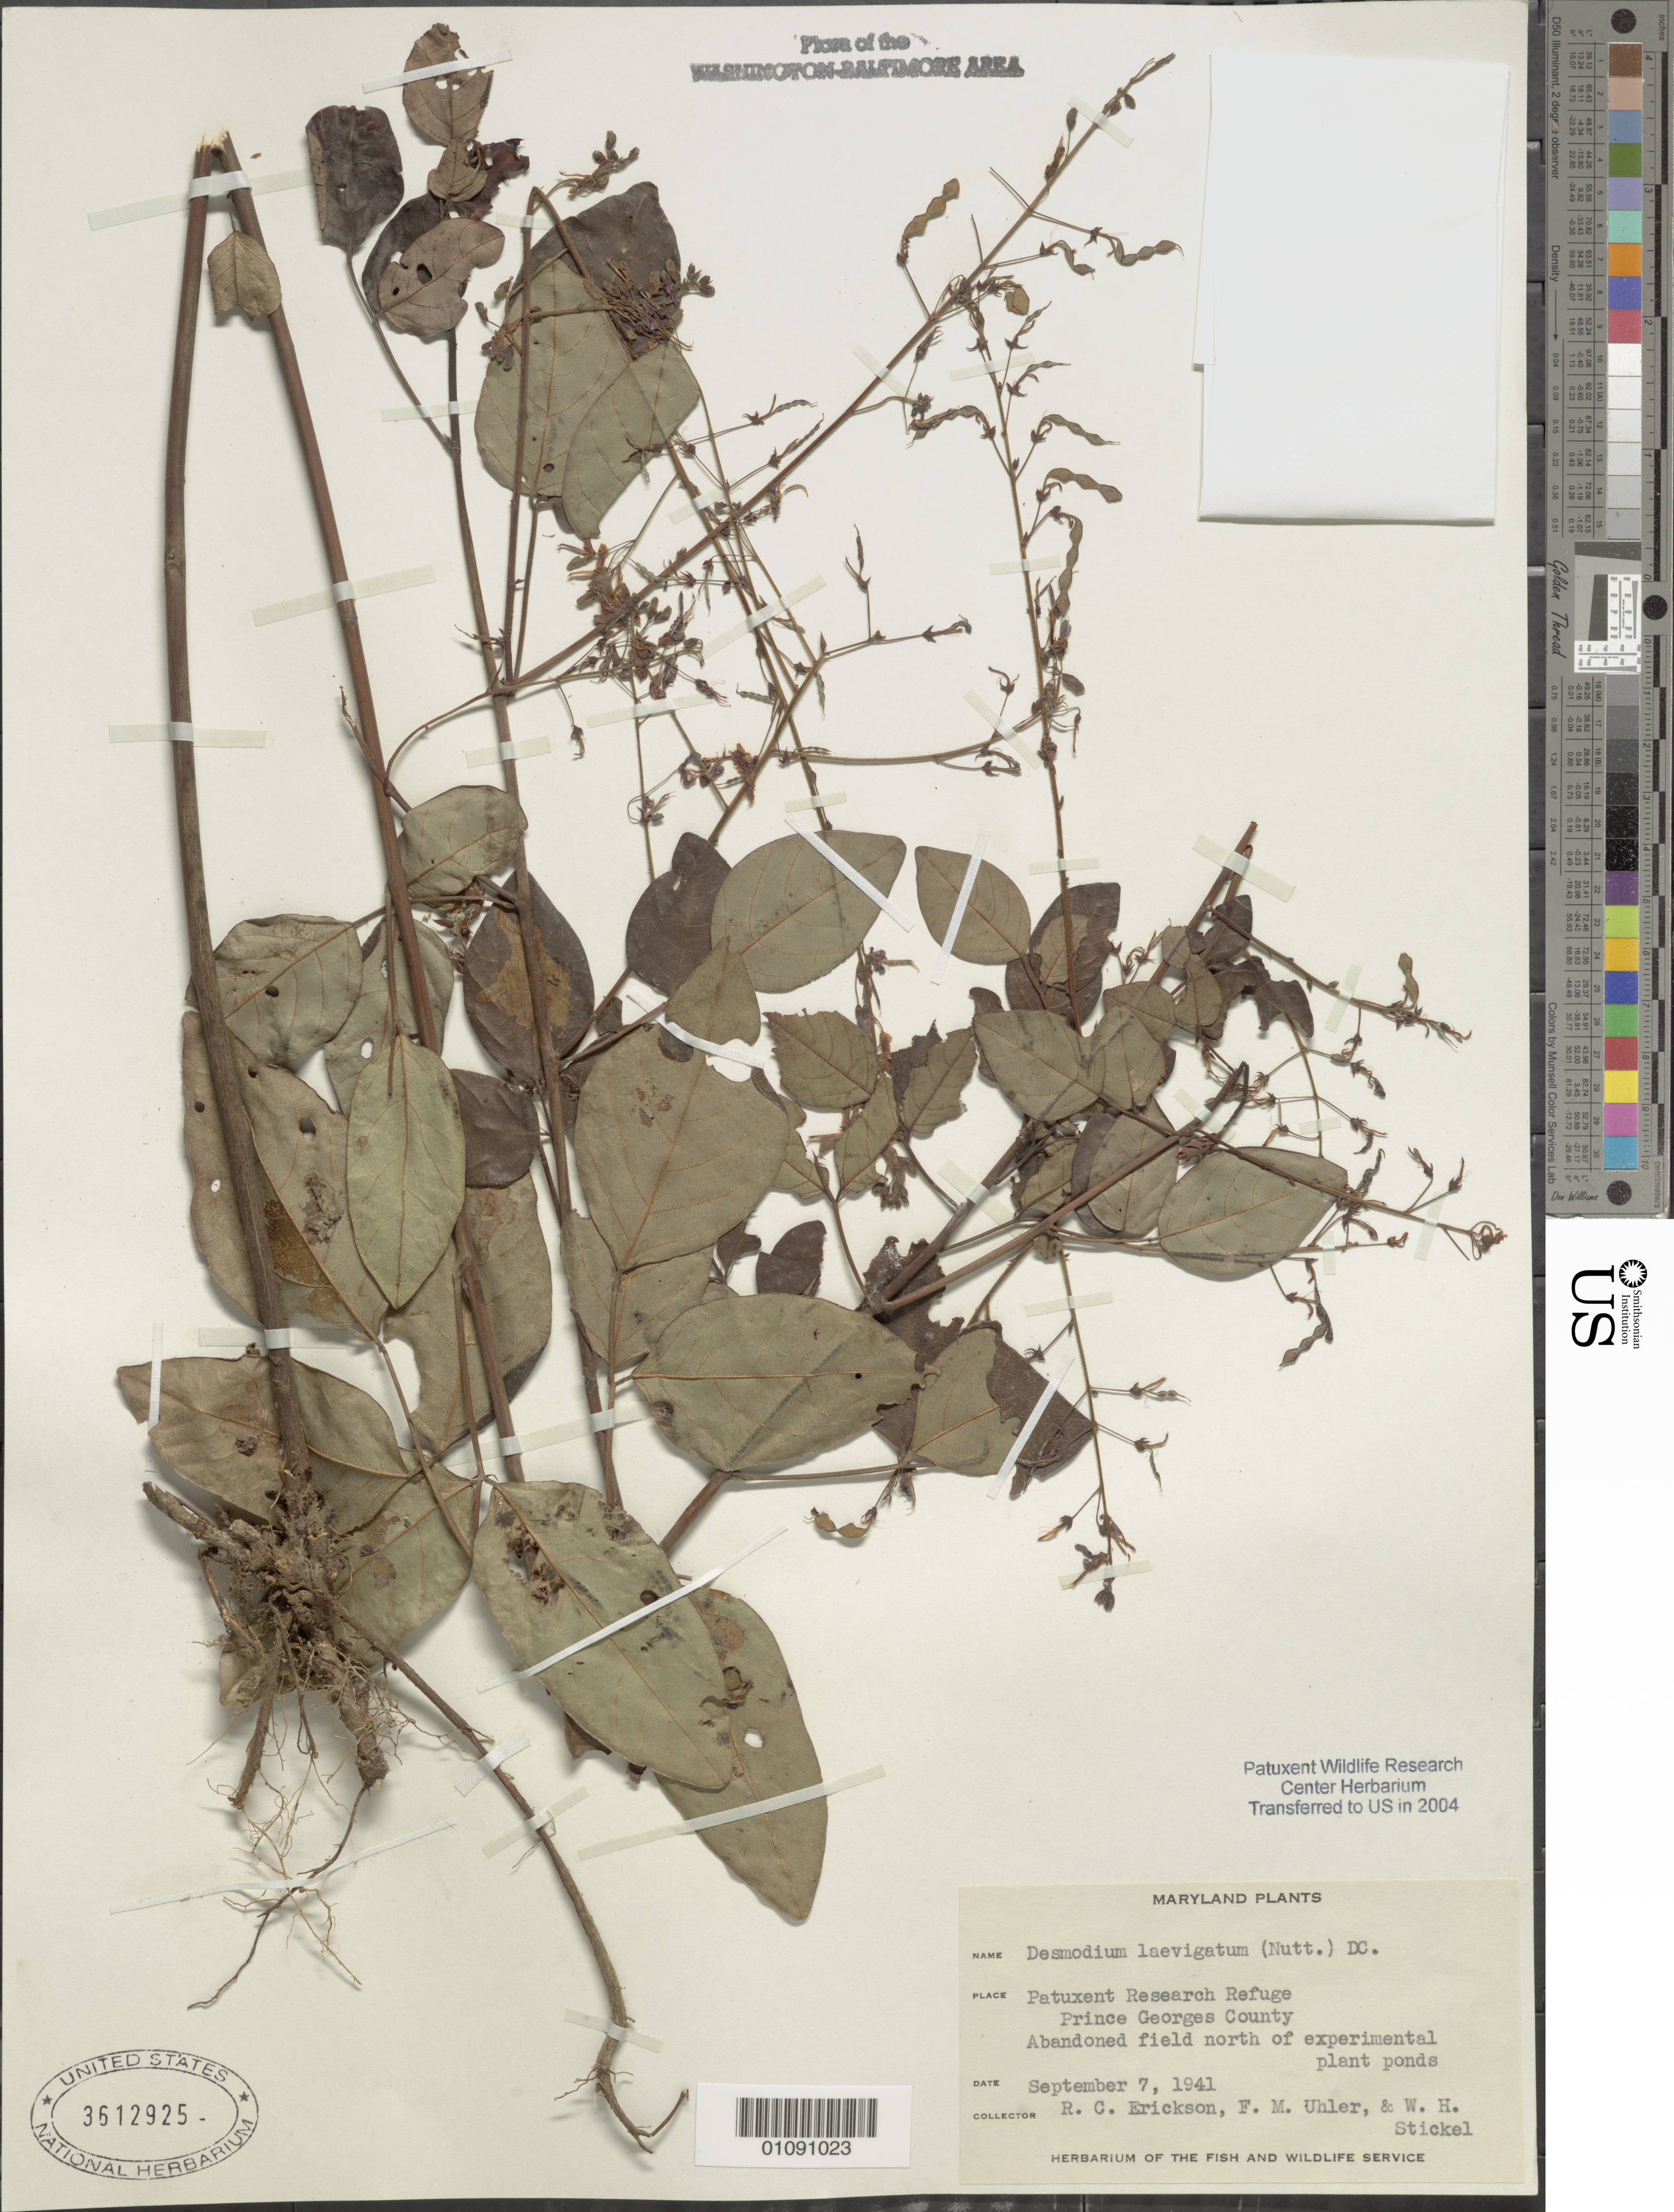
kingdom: Plantae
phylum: Tracheophyta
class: Magnoliopsida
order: Fabales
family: Fabaceae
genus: Desmodium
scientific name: Desmodium laevigatum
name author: (Nutt.) DC.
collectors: R. Erickson, F. M. Uhler & W. Stickel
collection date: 1941-09-07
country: United States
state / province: Maryland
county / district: Prince George's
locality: Patuxent Wildlife Refuge. N. of experimental plant ponds.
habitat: Abandoned field.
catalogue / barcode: US 3612925